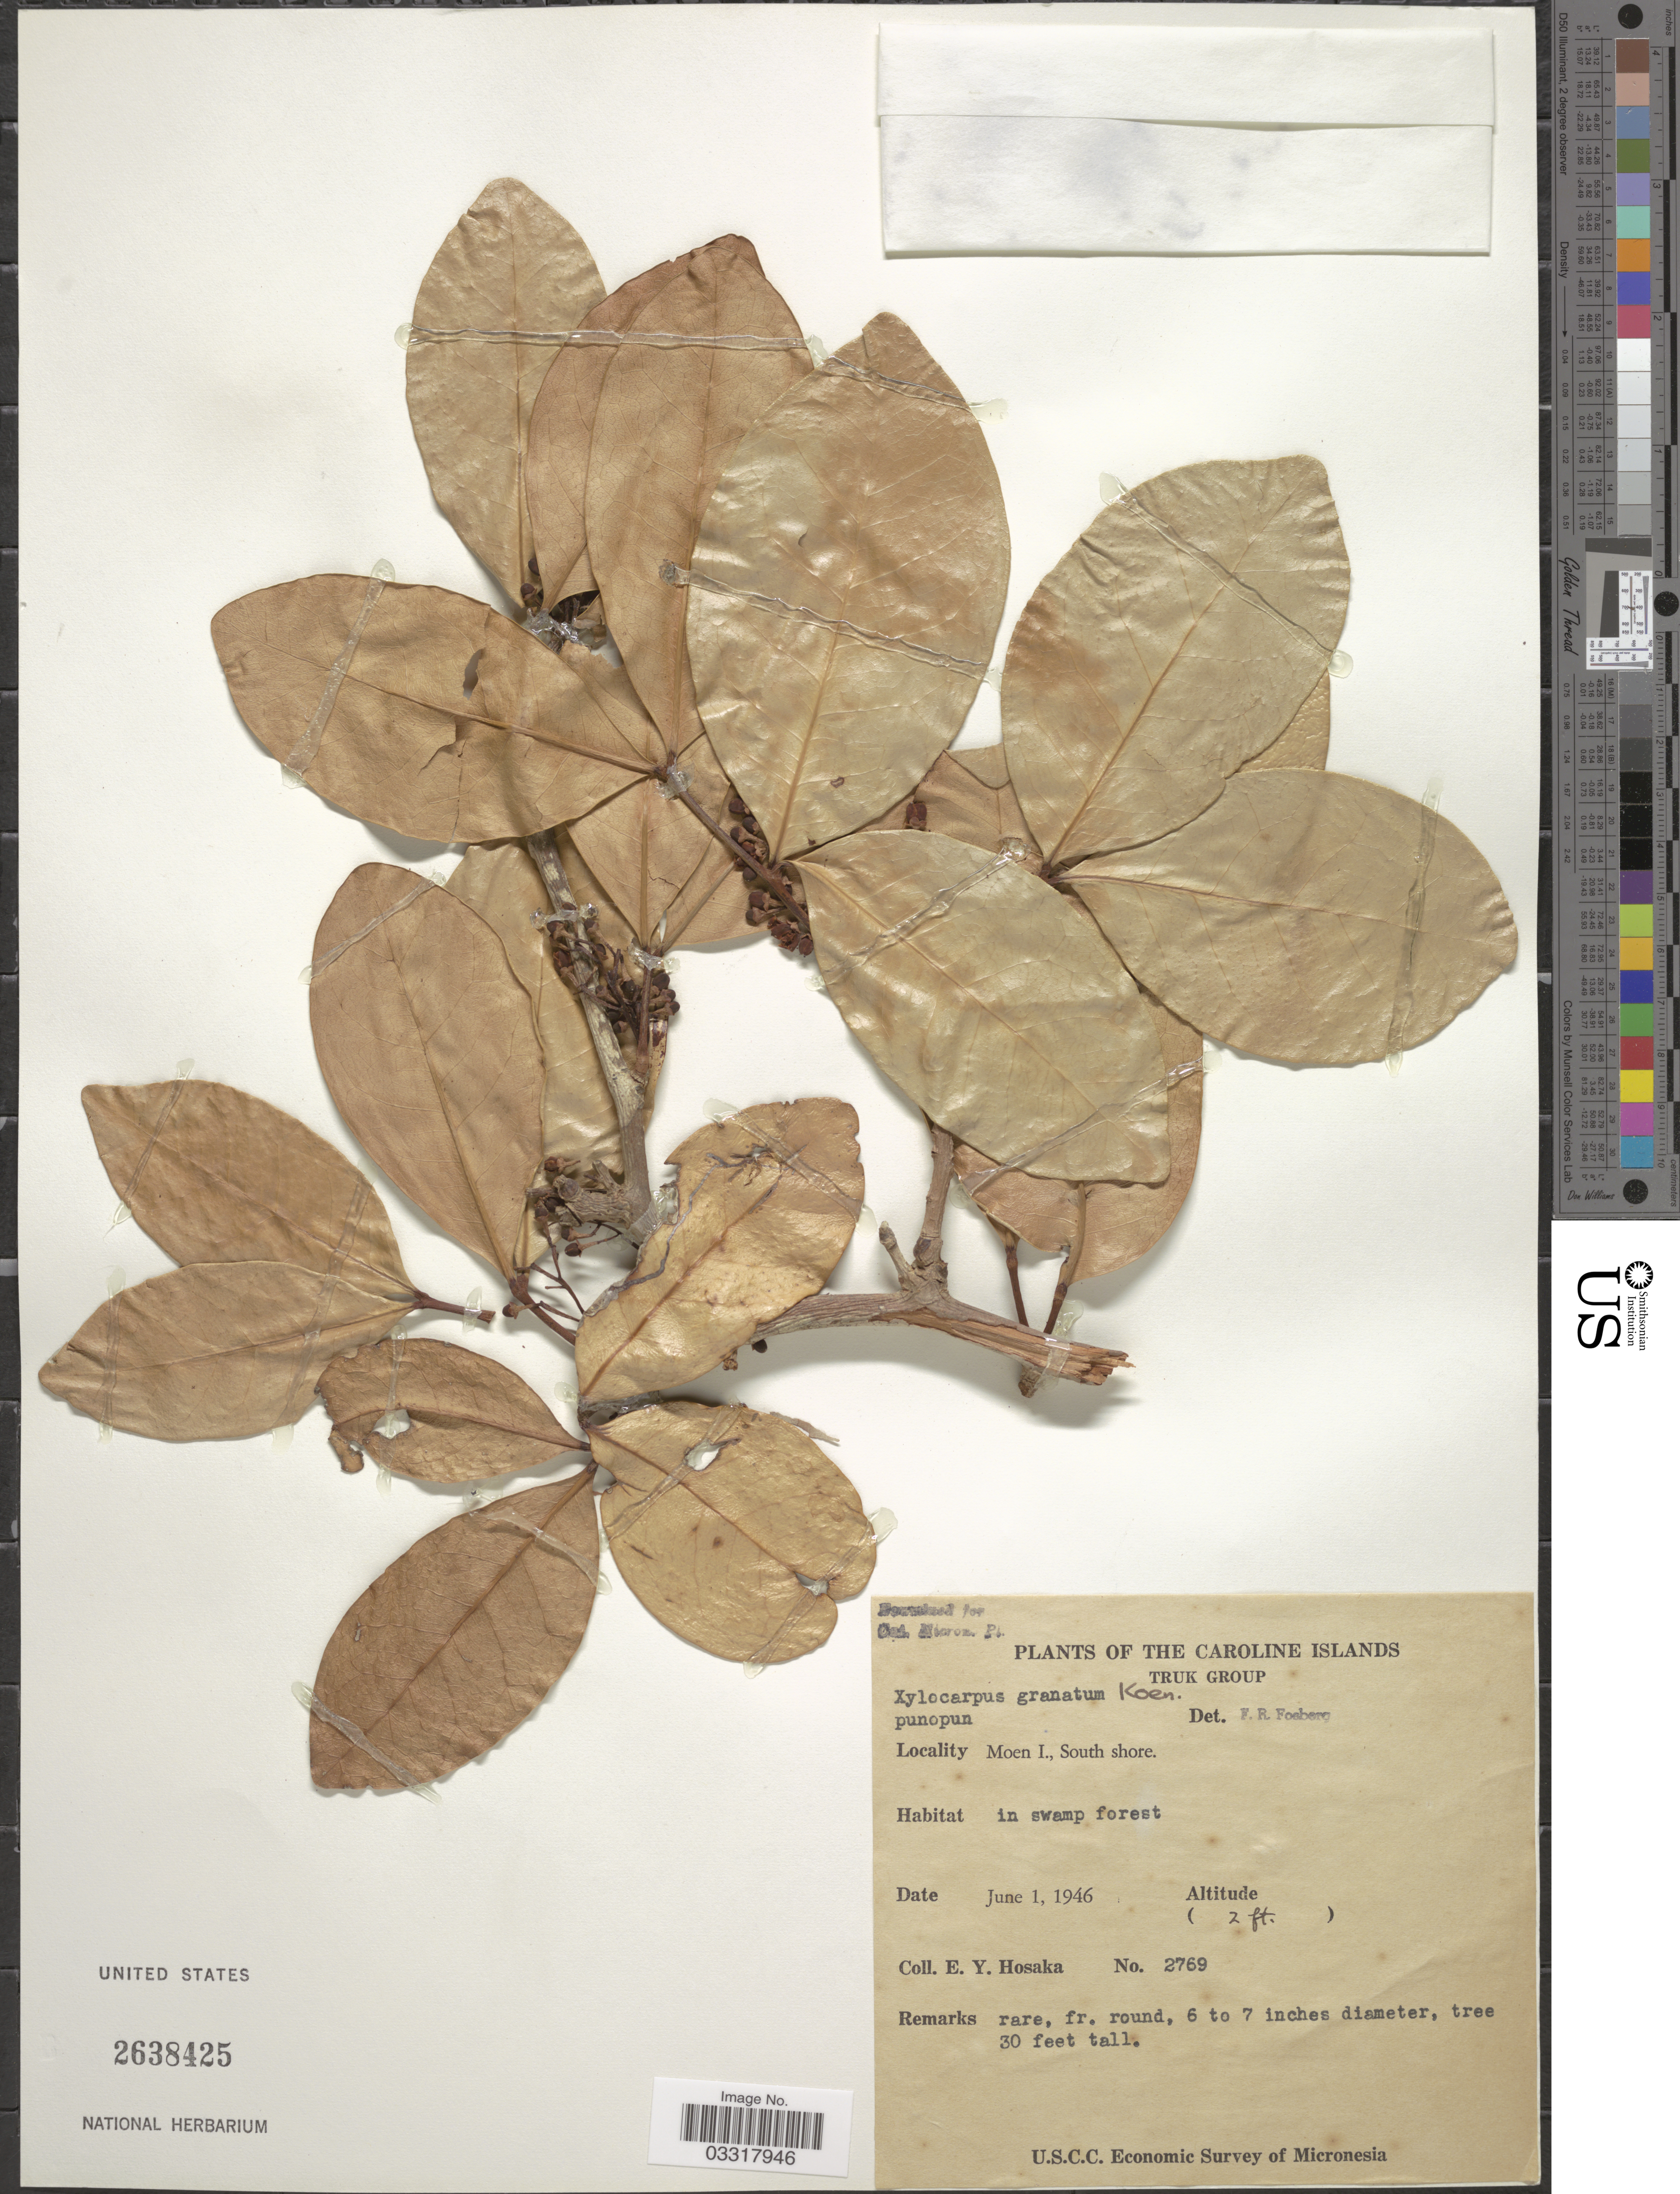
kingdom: Plantae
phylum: Tracheophyta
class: Magnoliopsida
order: Sapindales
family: Meliaceae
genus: Xylocarpus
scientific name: Xylocarpus granatum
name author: J. Koenig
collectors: E. Y. Hosaka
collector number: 2769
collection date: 1946-06-01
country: Micronesia, Federated States of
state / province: Truk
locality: The Caroline Islands. Truk Group. Moen I., South shore.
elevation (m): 1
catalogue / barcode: US 2638425